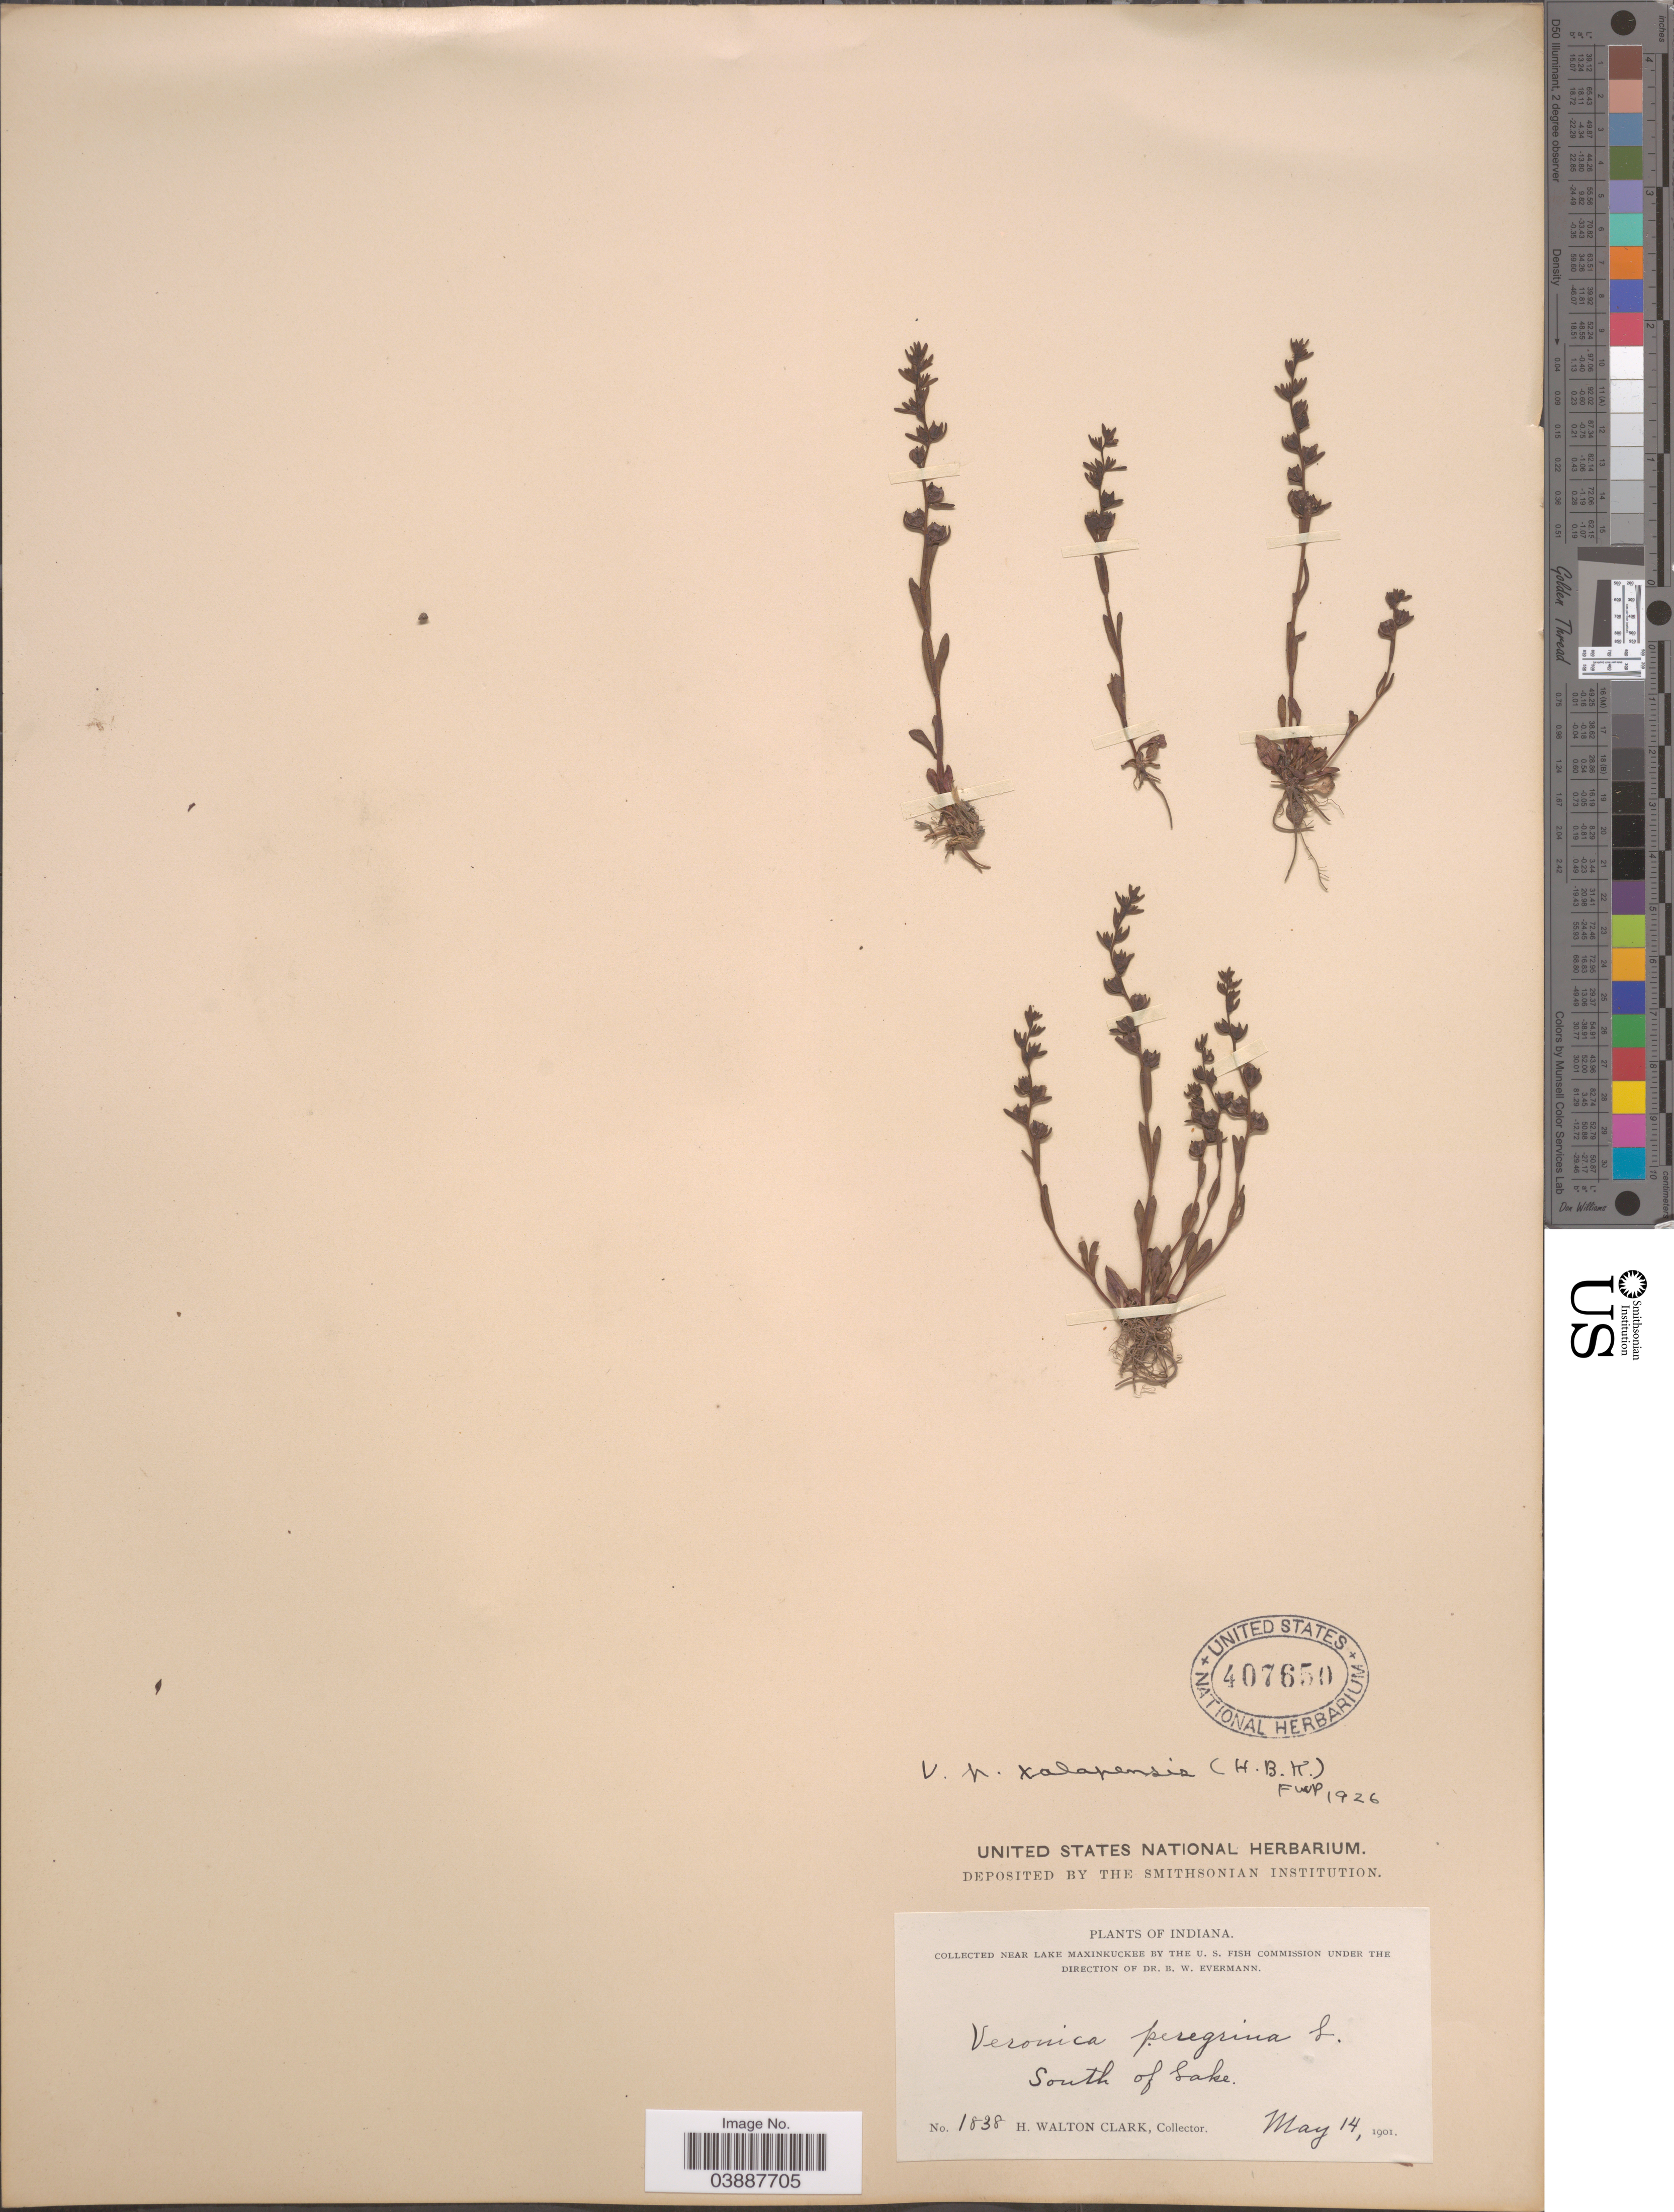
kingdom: Plantae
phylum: Tracheophyta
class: Magnoliopsida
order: Lamiales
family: Plantaginaceae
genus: Veronica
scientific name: Veronica peregrina var. xalapensis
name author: Kunth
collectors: H. W. Clark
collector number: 1838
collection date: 1901-05-14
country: United States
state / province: Indiana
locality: Near Lake Maxinkuckee. South of Lake.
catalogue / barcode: US 407650